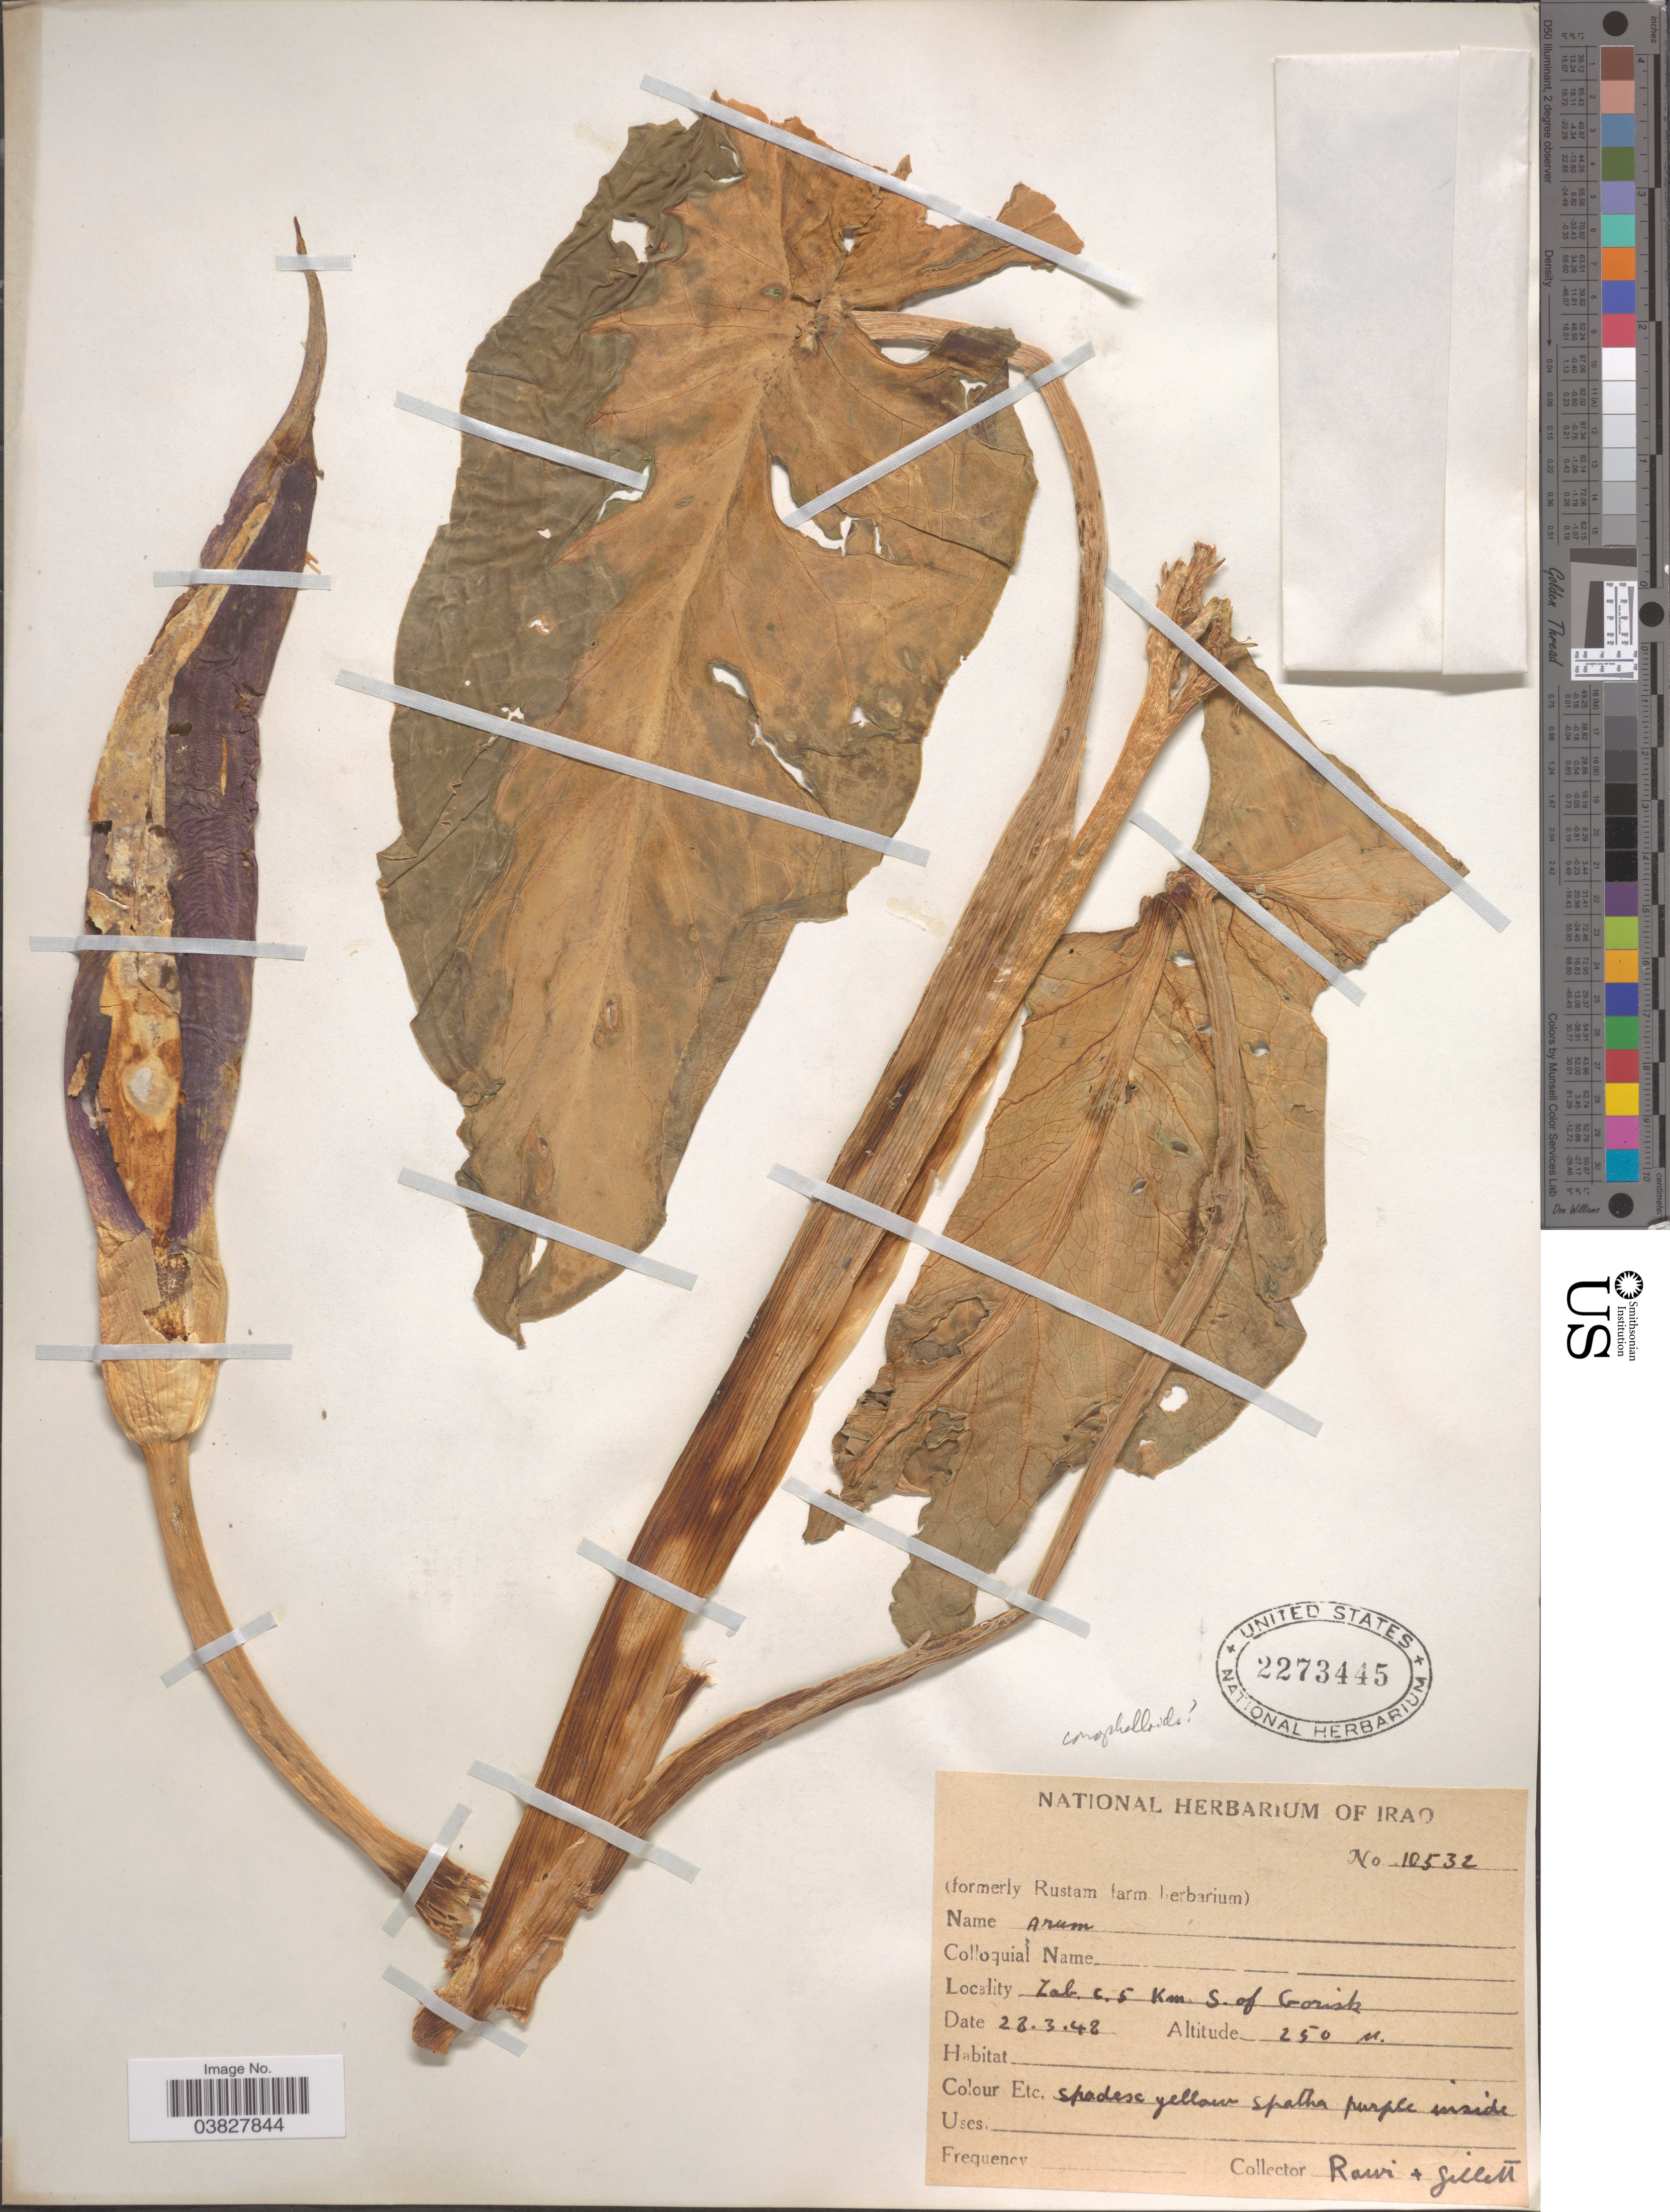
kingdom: Plantae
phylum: Tracheophyta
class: Liliopsida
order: Alismatales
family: Araceae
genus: Arum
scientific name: Arum conophalloides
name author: Kotschy & Schott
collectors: -. Rawi & Gillett, --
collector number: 10532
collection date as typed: Transcribed d/m/y: 28/3/48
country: Iraq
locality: Zab. c. 5 Km. S. of Gorisk.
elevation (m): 250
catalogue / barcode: US 2273445